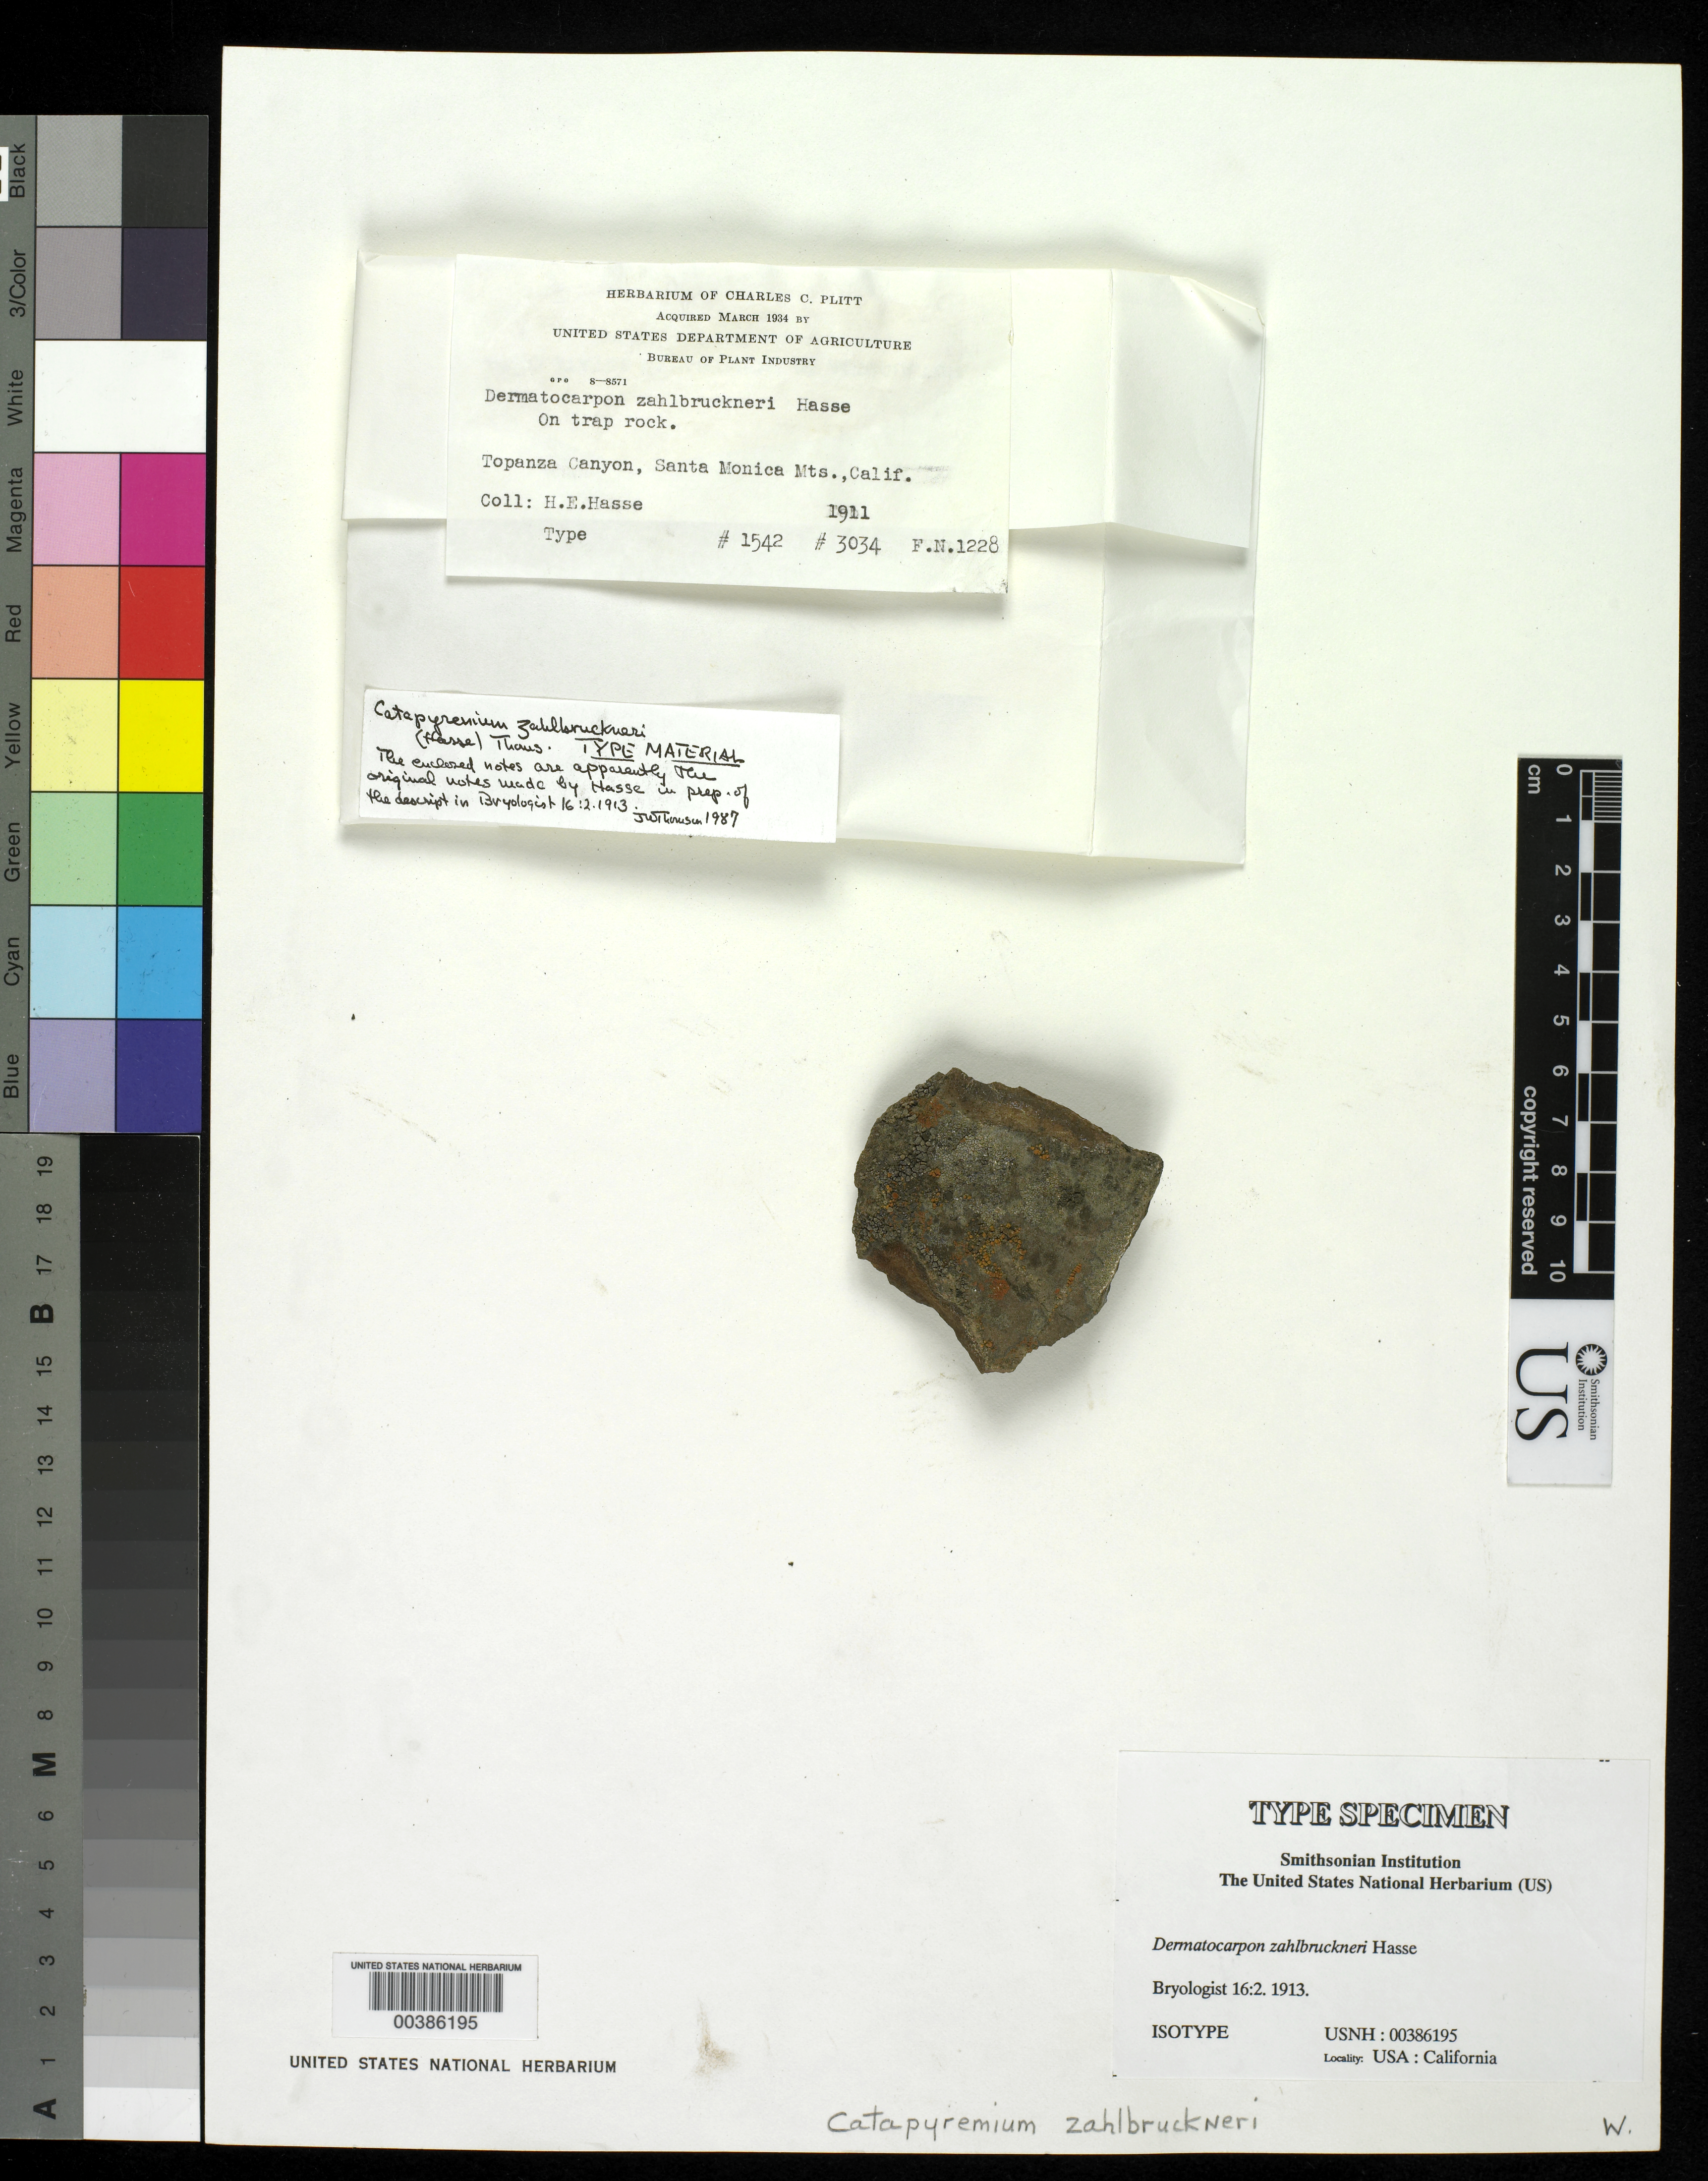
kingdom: Fungi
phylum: Ascomycota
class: Eurotiomycetes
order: Verrucariales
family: Verrucariaceae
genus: Dermatocarpon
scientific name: Dermatocarpon zahlbruckneri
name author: Hasse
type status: Isotype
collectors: H. E. Hasse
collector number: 3034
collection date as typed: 1911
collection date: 1911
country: United States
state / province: California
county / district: Los Angeles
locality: Santa Monica Mountains, Topanga Canyon.